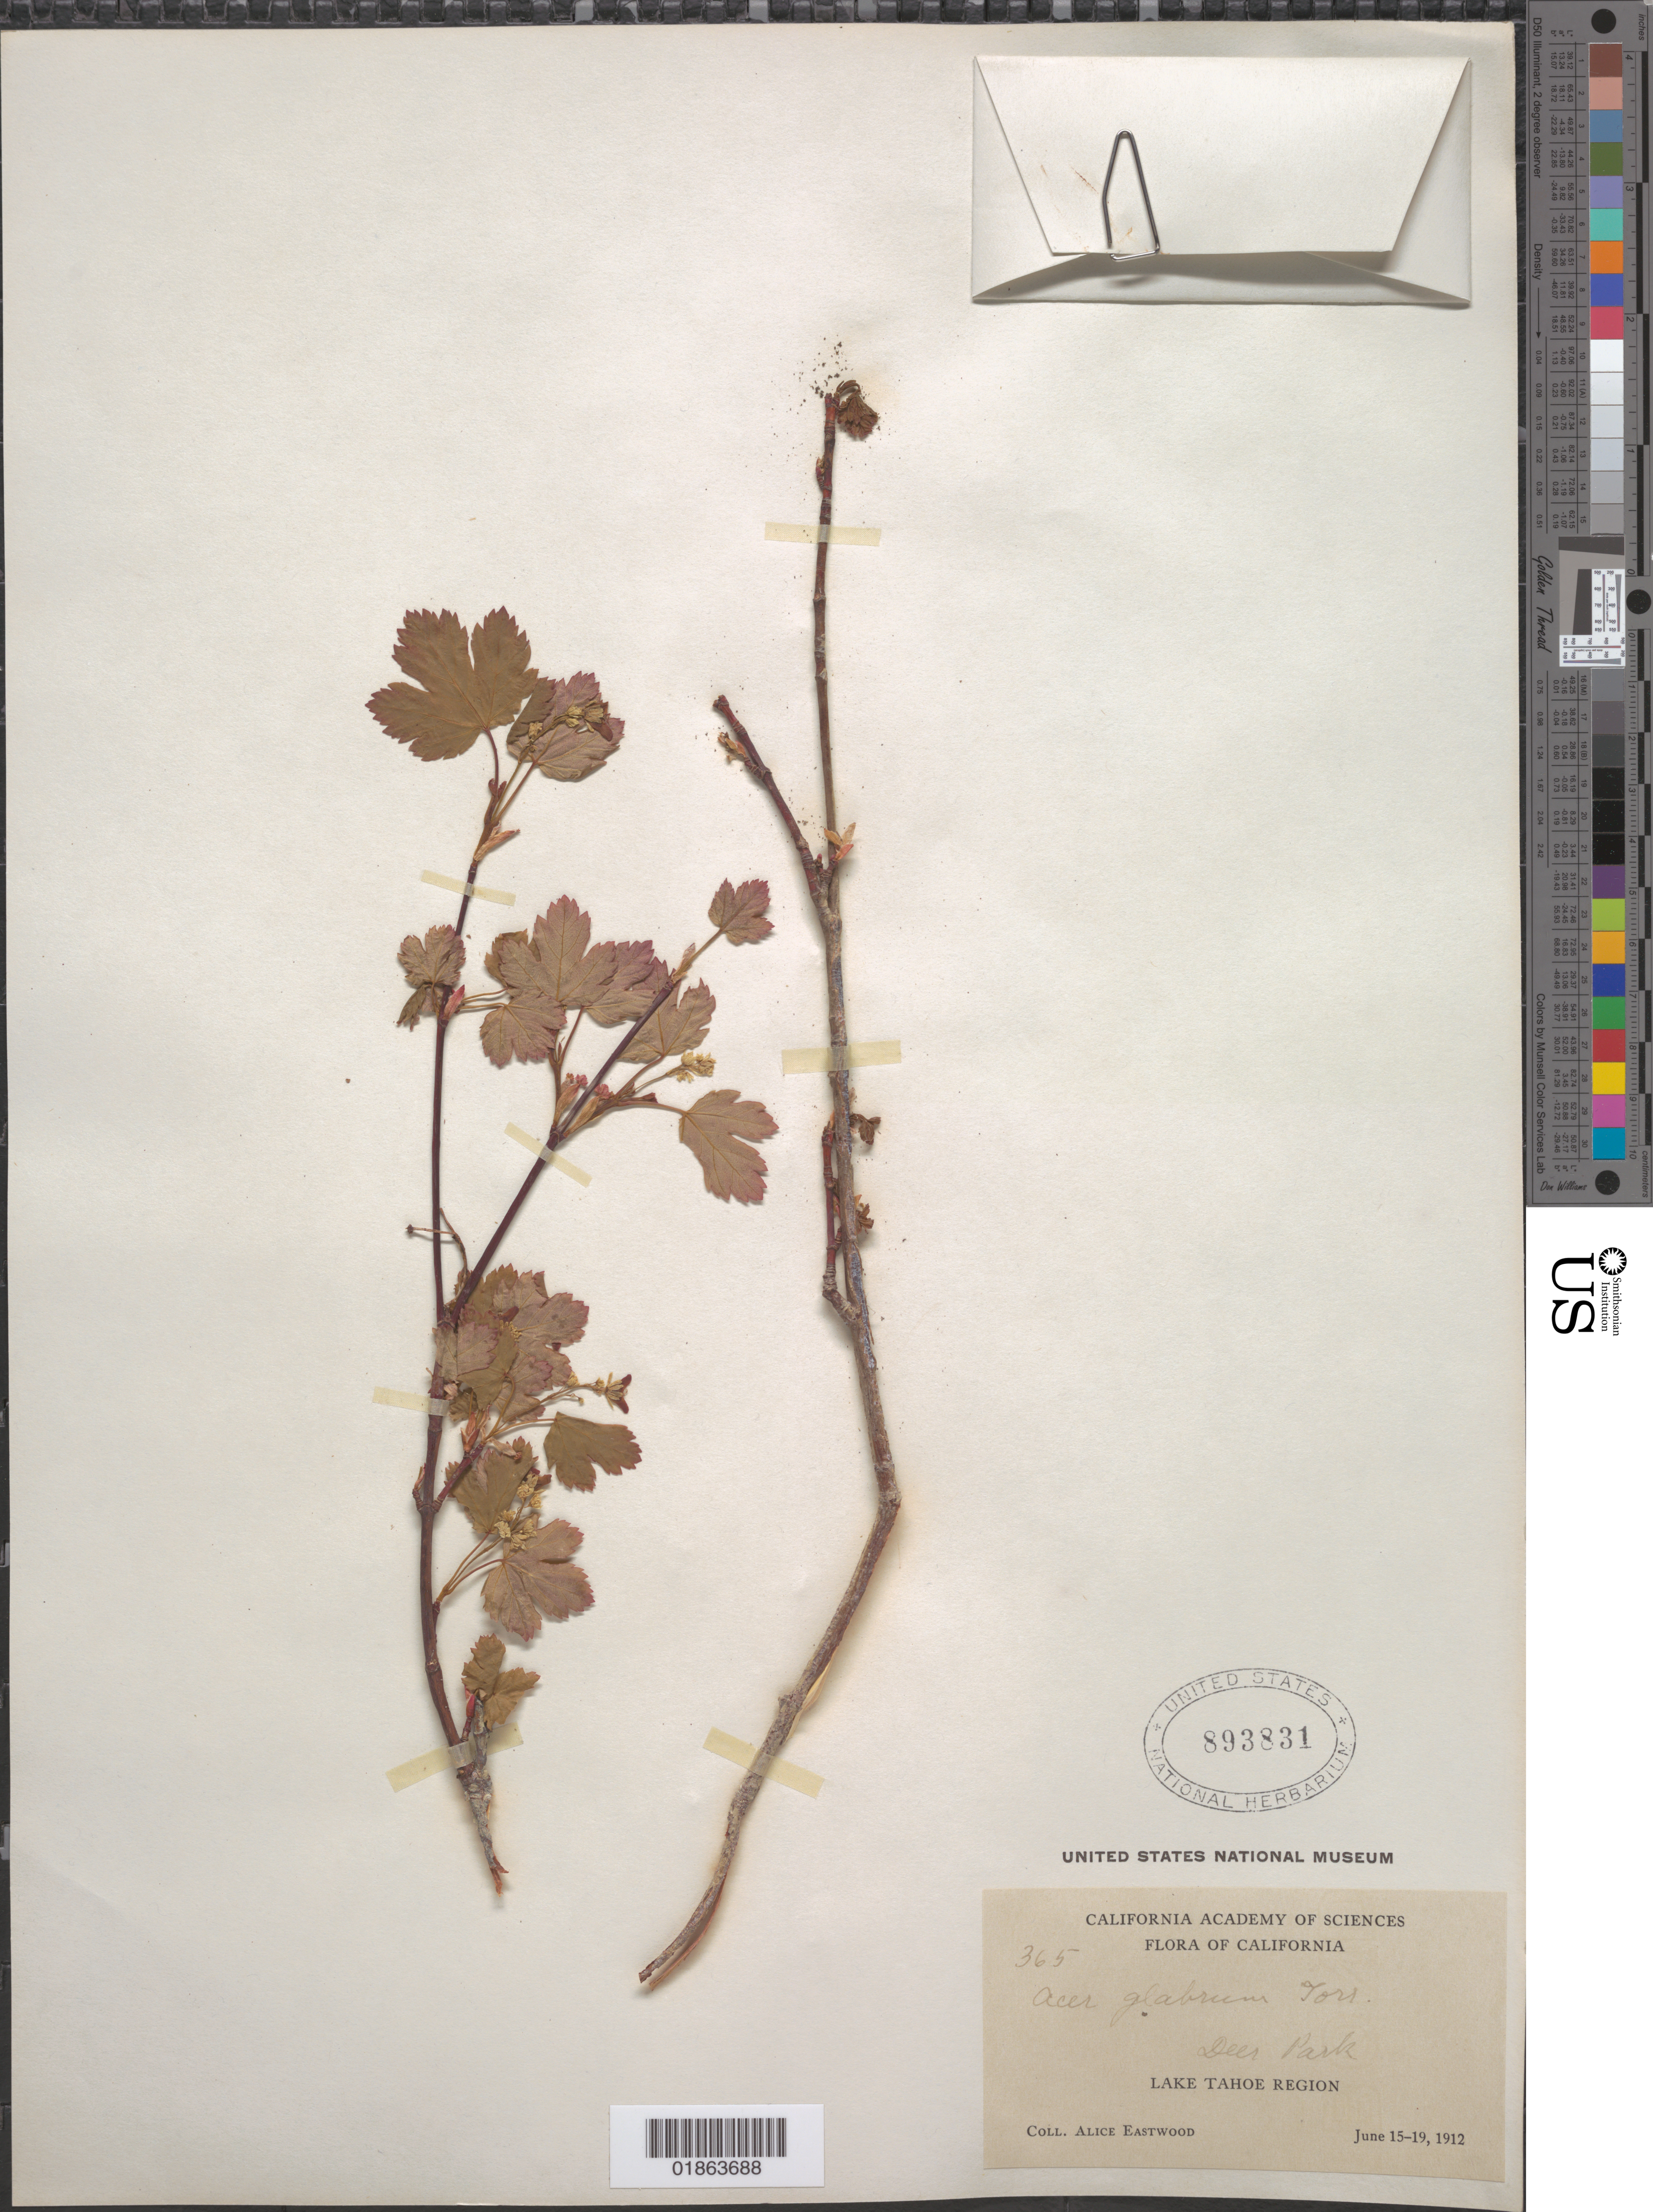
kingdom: Plantae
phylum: Tracheophyta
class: Magnoliopsida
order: Sapindales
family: Sapindaceae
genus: Acer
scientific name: Acer glabrum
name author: Torr.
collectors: A. Eastwood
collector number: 365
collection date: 1912-06-15/1912-06-19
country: United States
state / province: California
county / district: Sierra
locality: Deer Park, Lake Tahoe region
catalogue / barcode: US 893831